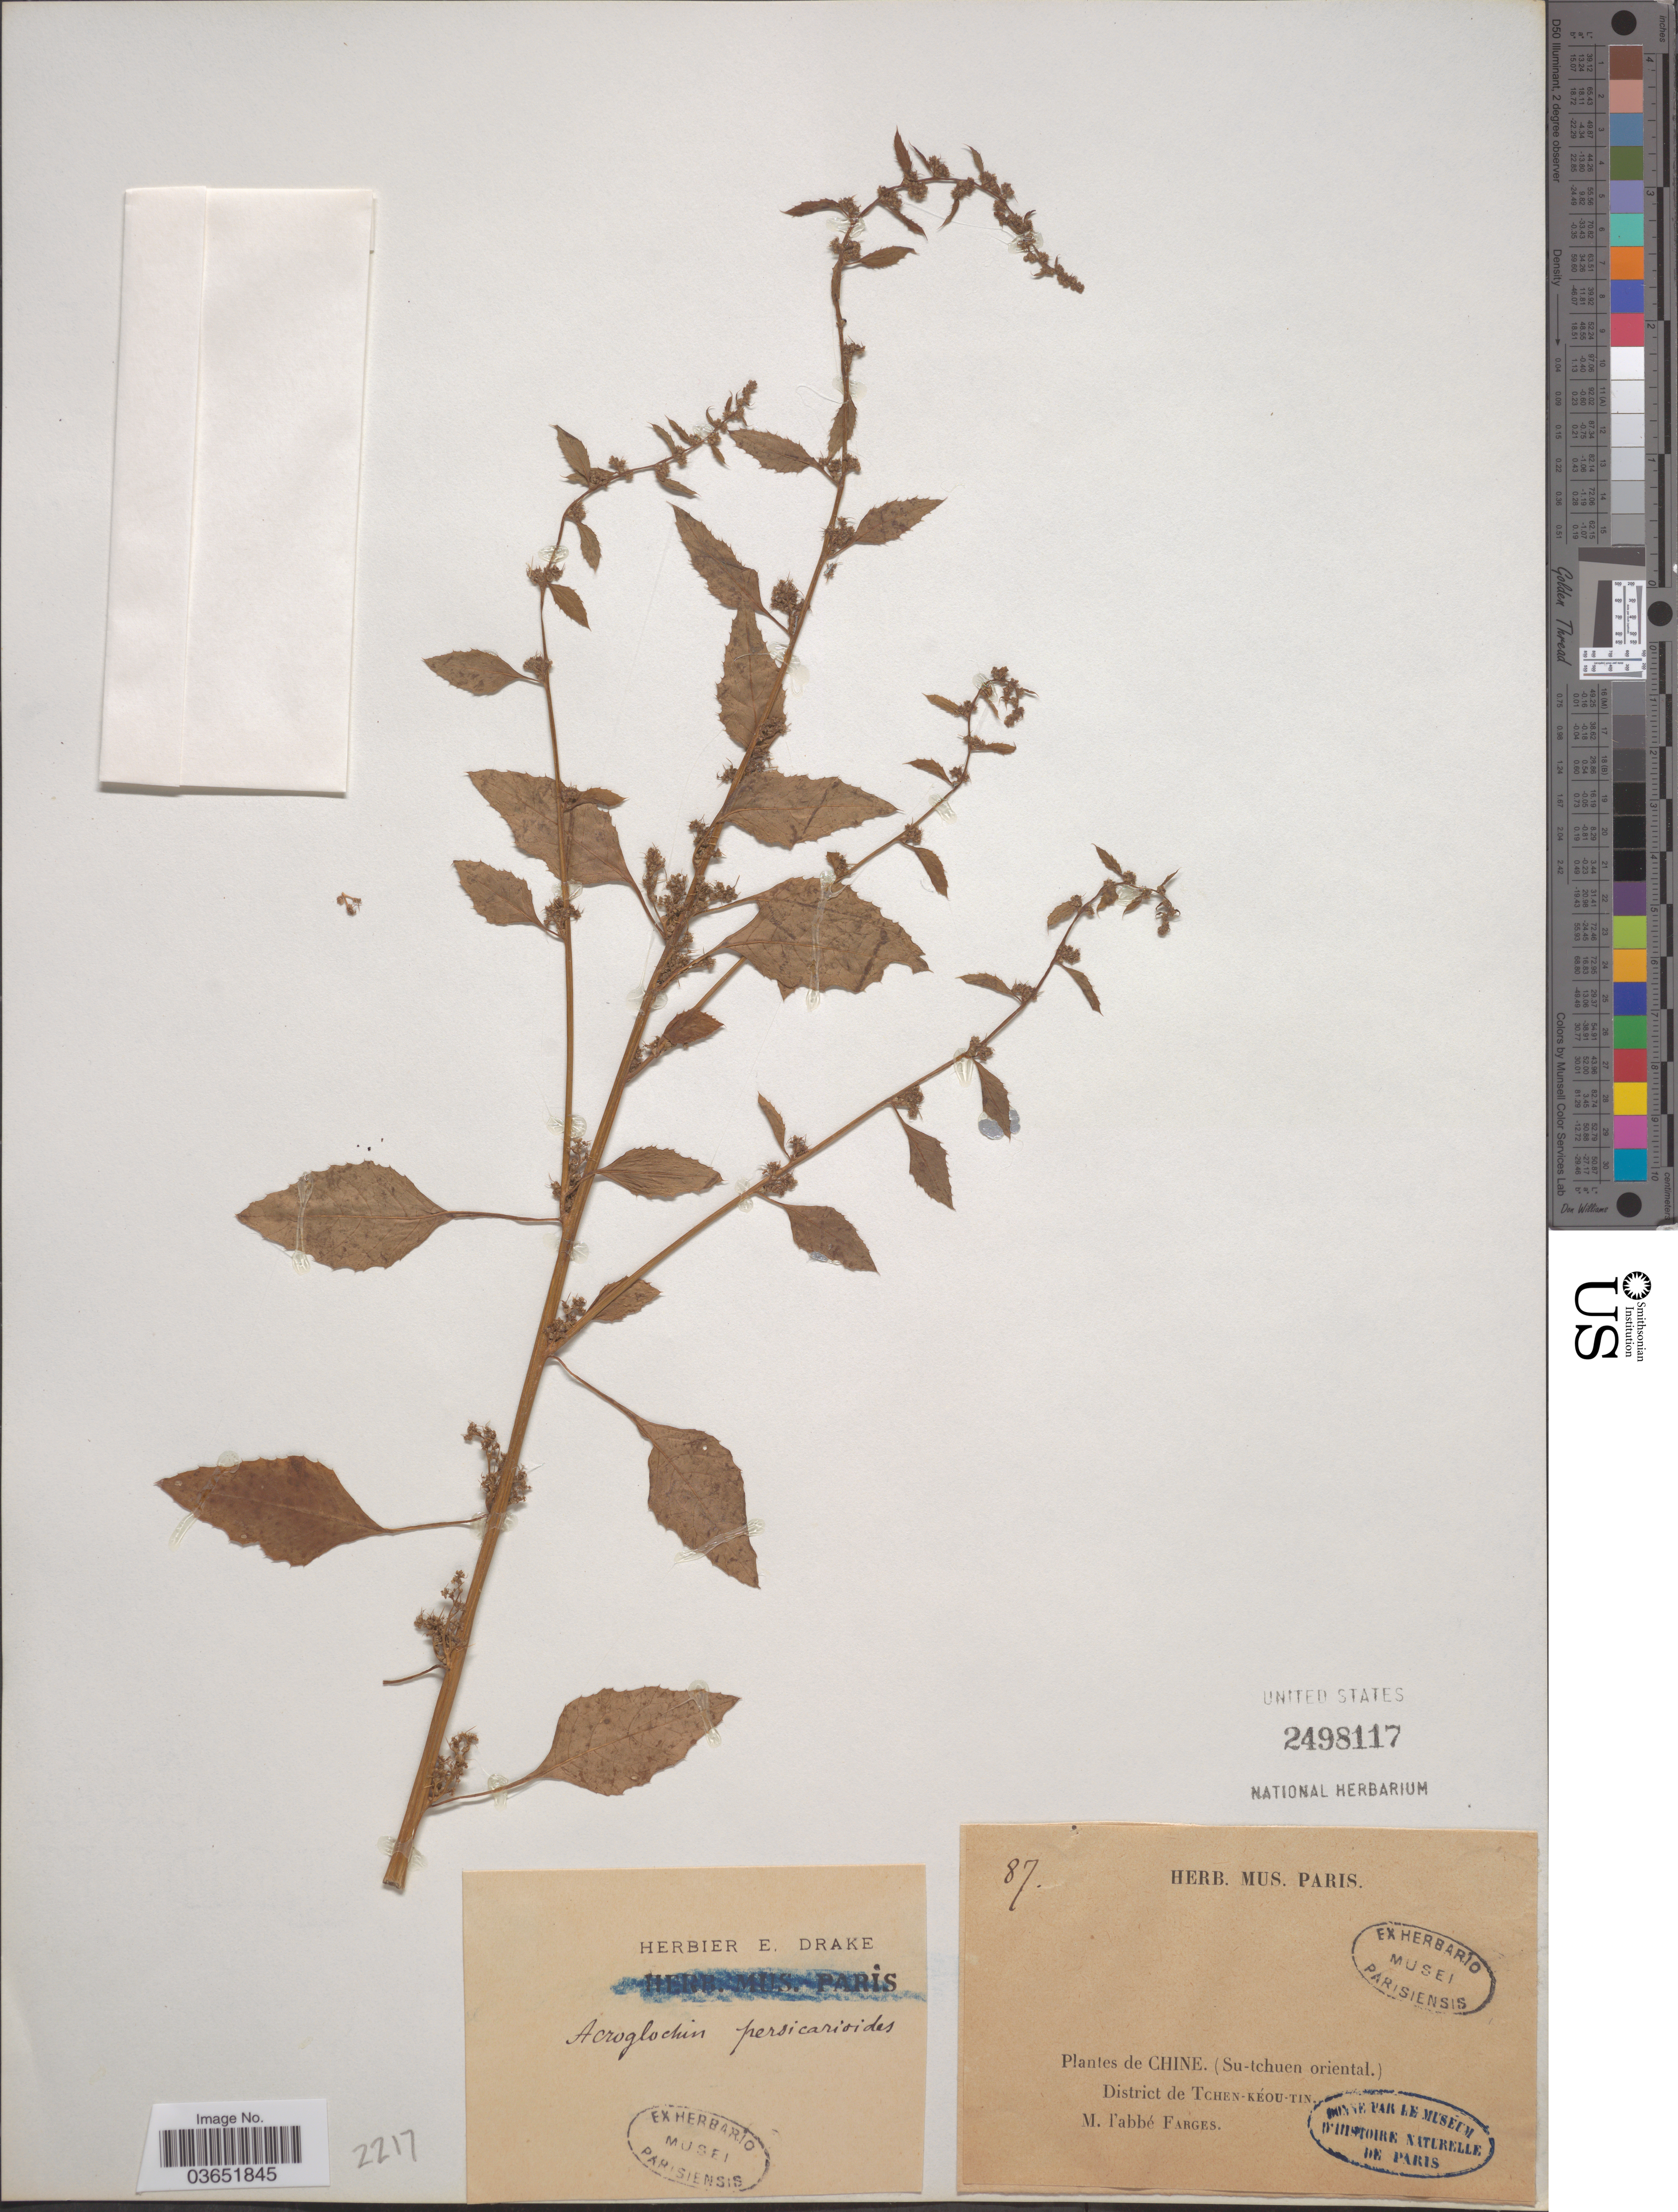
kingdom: Plantae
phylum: Tracheophyta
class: Magnoliopsida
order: Caryophyllales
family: Amaranthaceae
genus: Acroglochin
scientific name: Acroglochin persicarioides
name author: (Poir.) Moq.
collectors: M. Farges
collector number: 87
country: China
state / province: Sichuan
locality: (Su-tchuen oriental). District de Tchen-Kéou-Tin.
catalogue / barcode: US 2498117